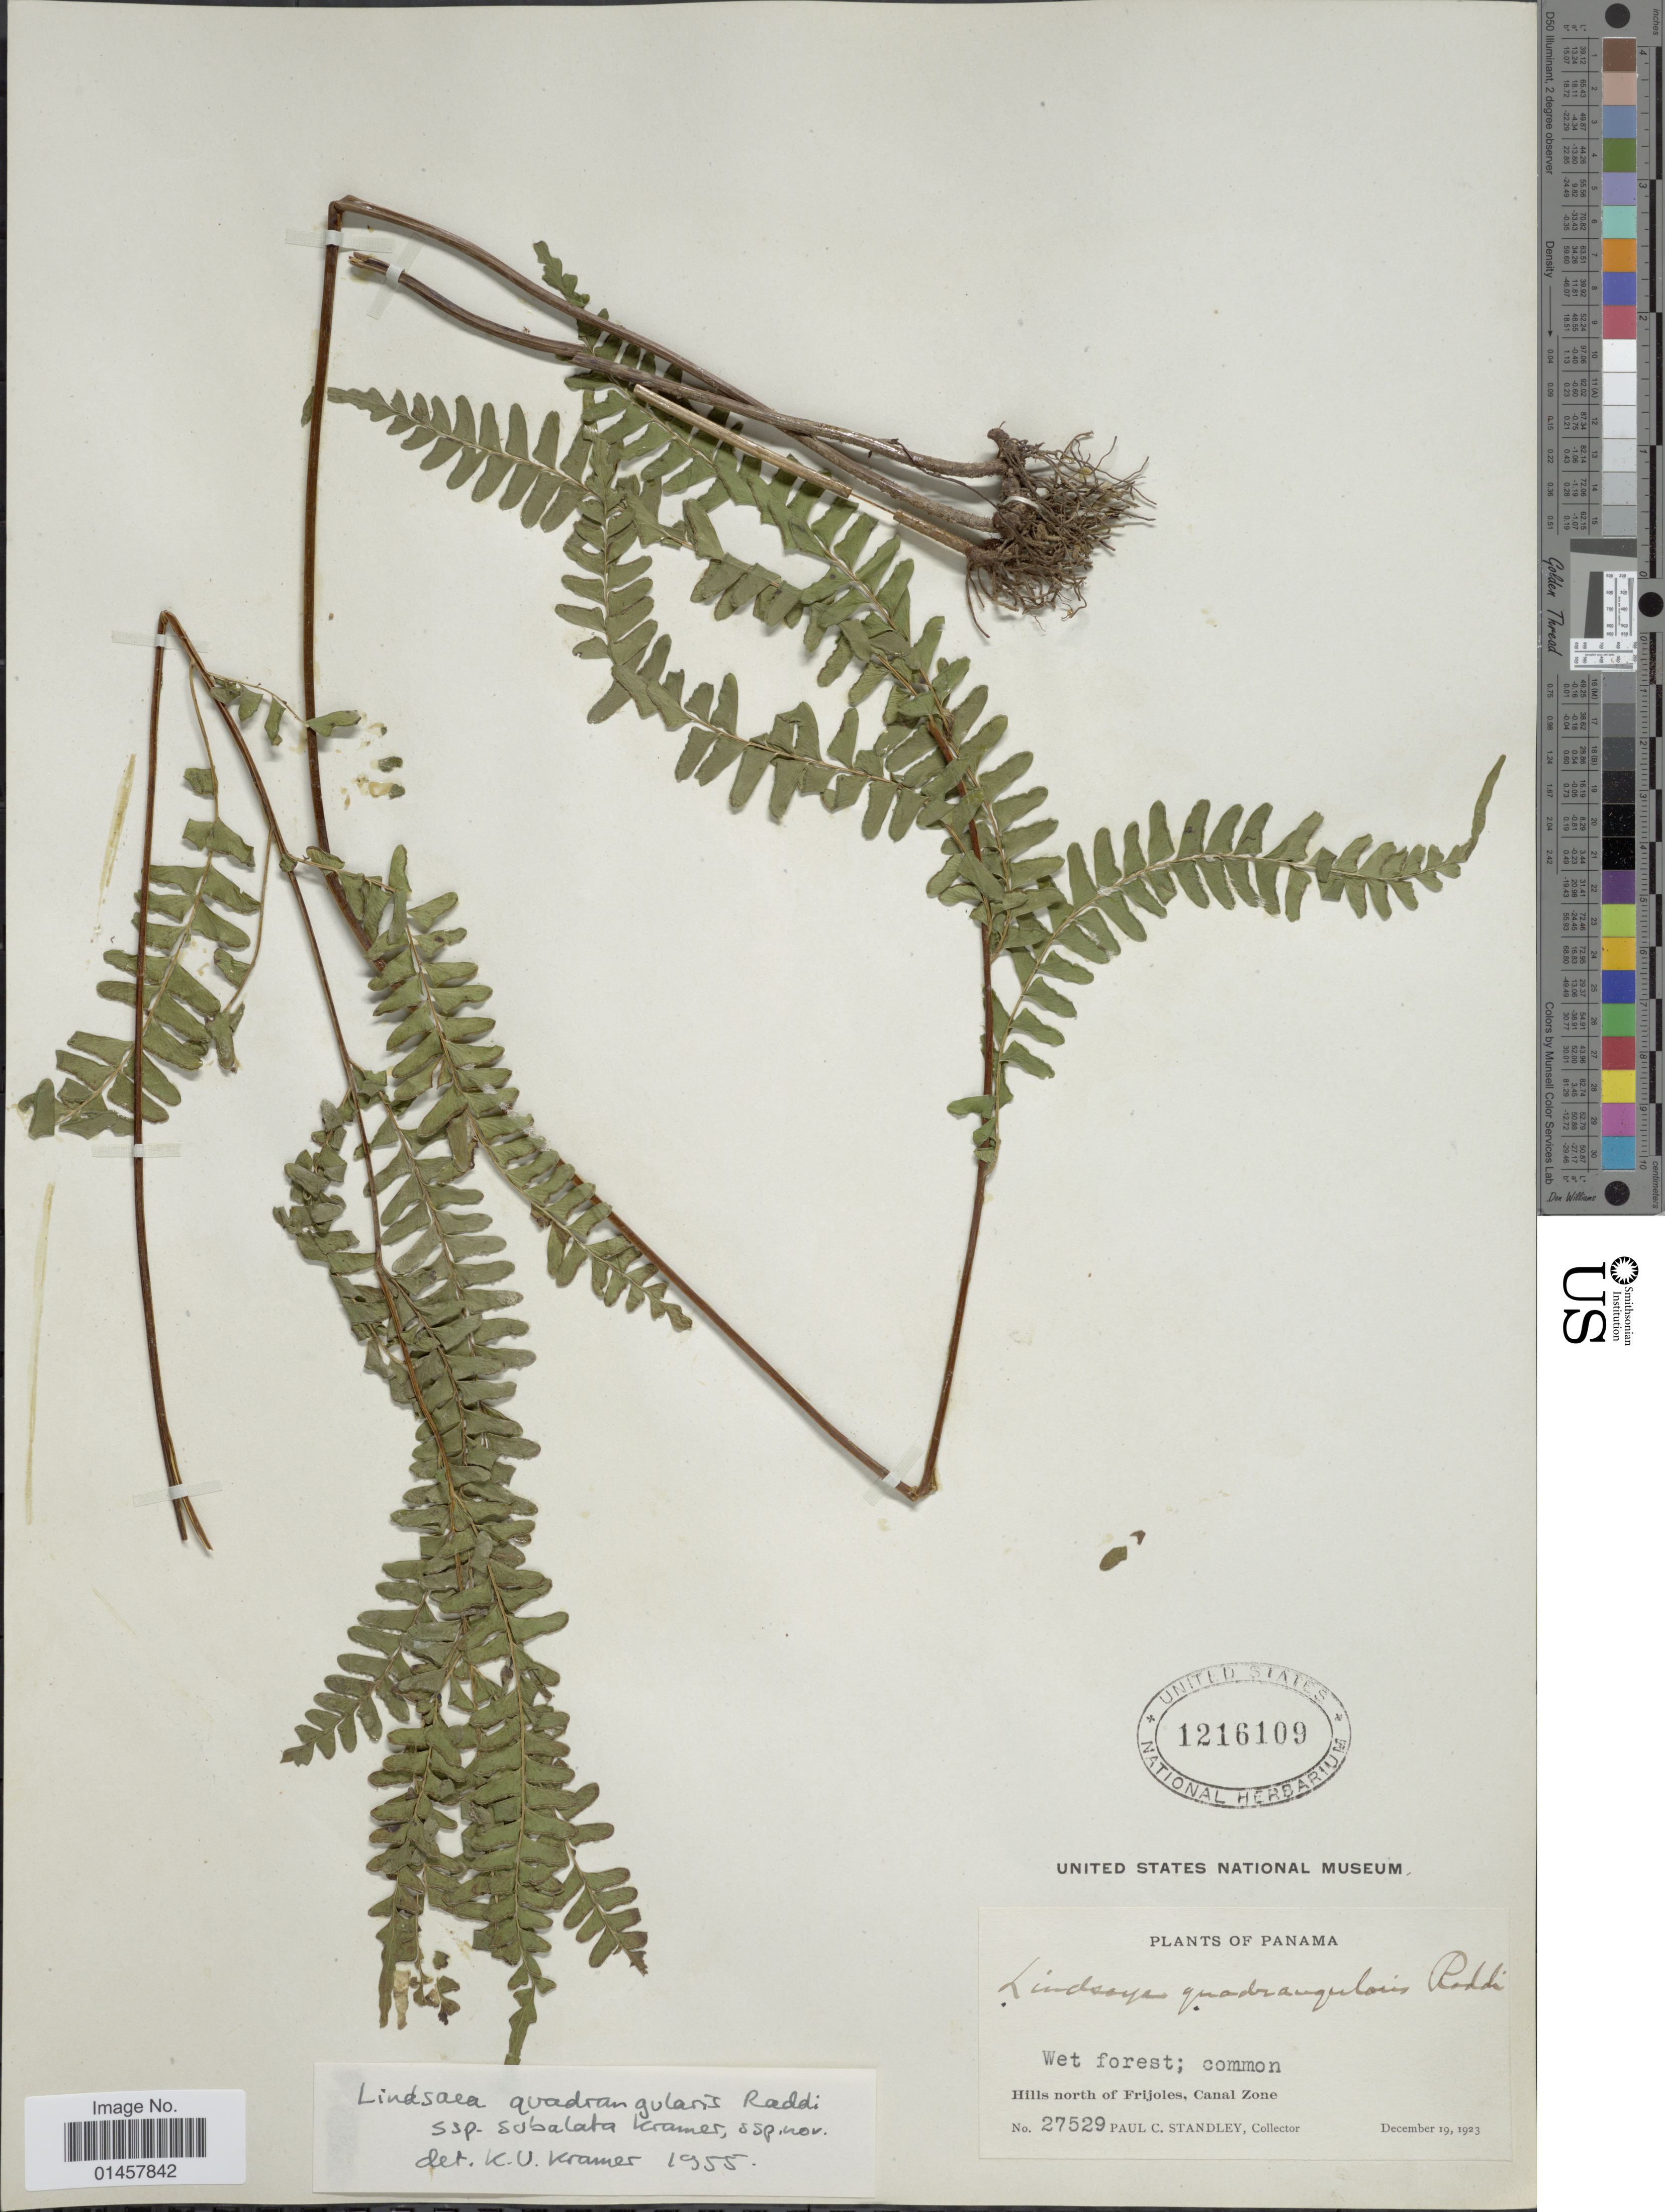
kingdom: Plantae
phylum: Tracheophyta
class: Polypodiopsida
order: Polypodiales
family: Lindsaeaceae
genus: Lindsaea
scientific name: Lindsaea quadrangularis subsp. subalata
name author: K.U. Kramer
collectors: P. C. Standley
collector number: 27529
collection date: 1923-12-19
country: Panama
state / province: Colón / Panamá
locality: Hills north of Frijoles, Canal Zone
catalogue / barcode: US 1216109